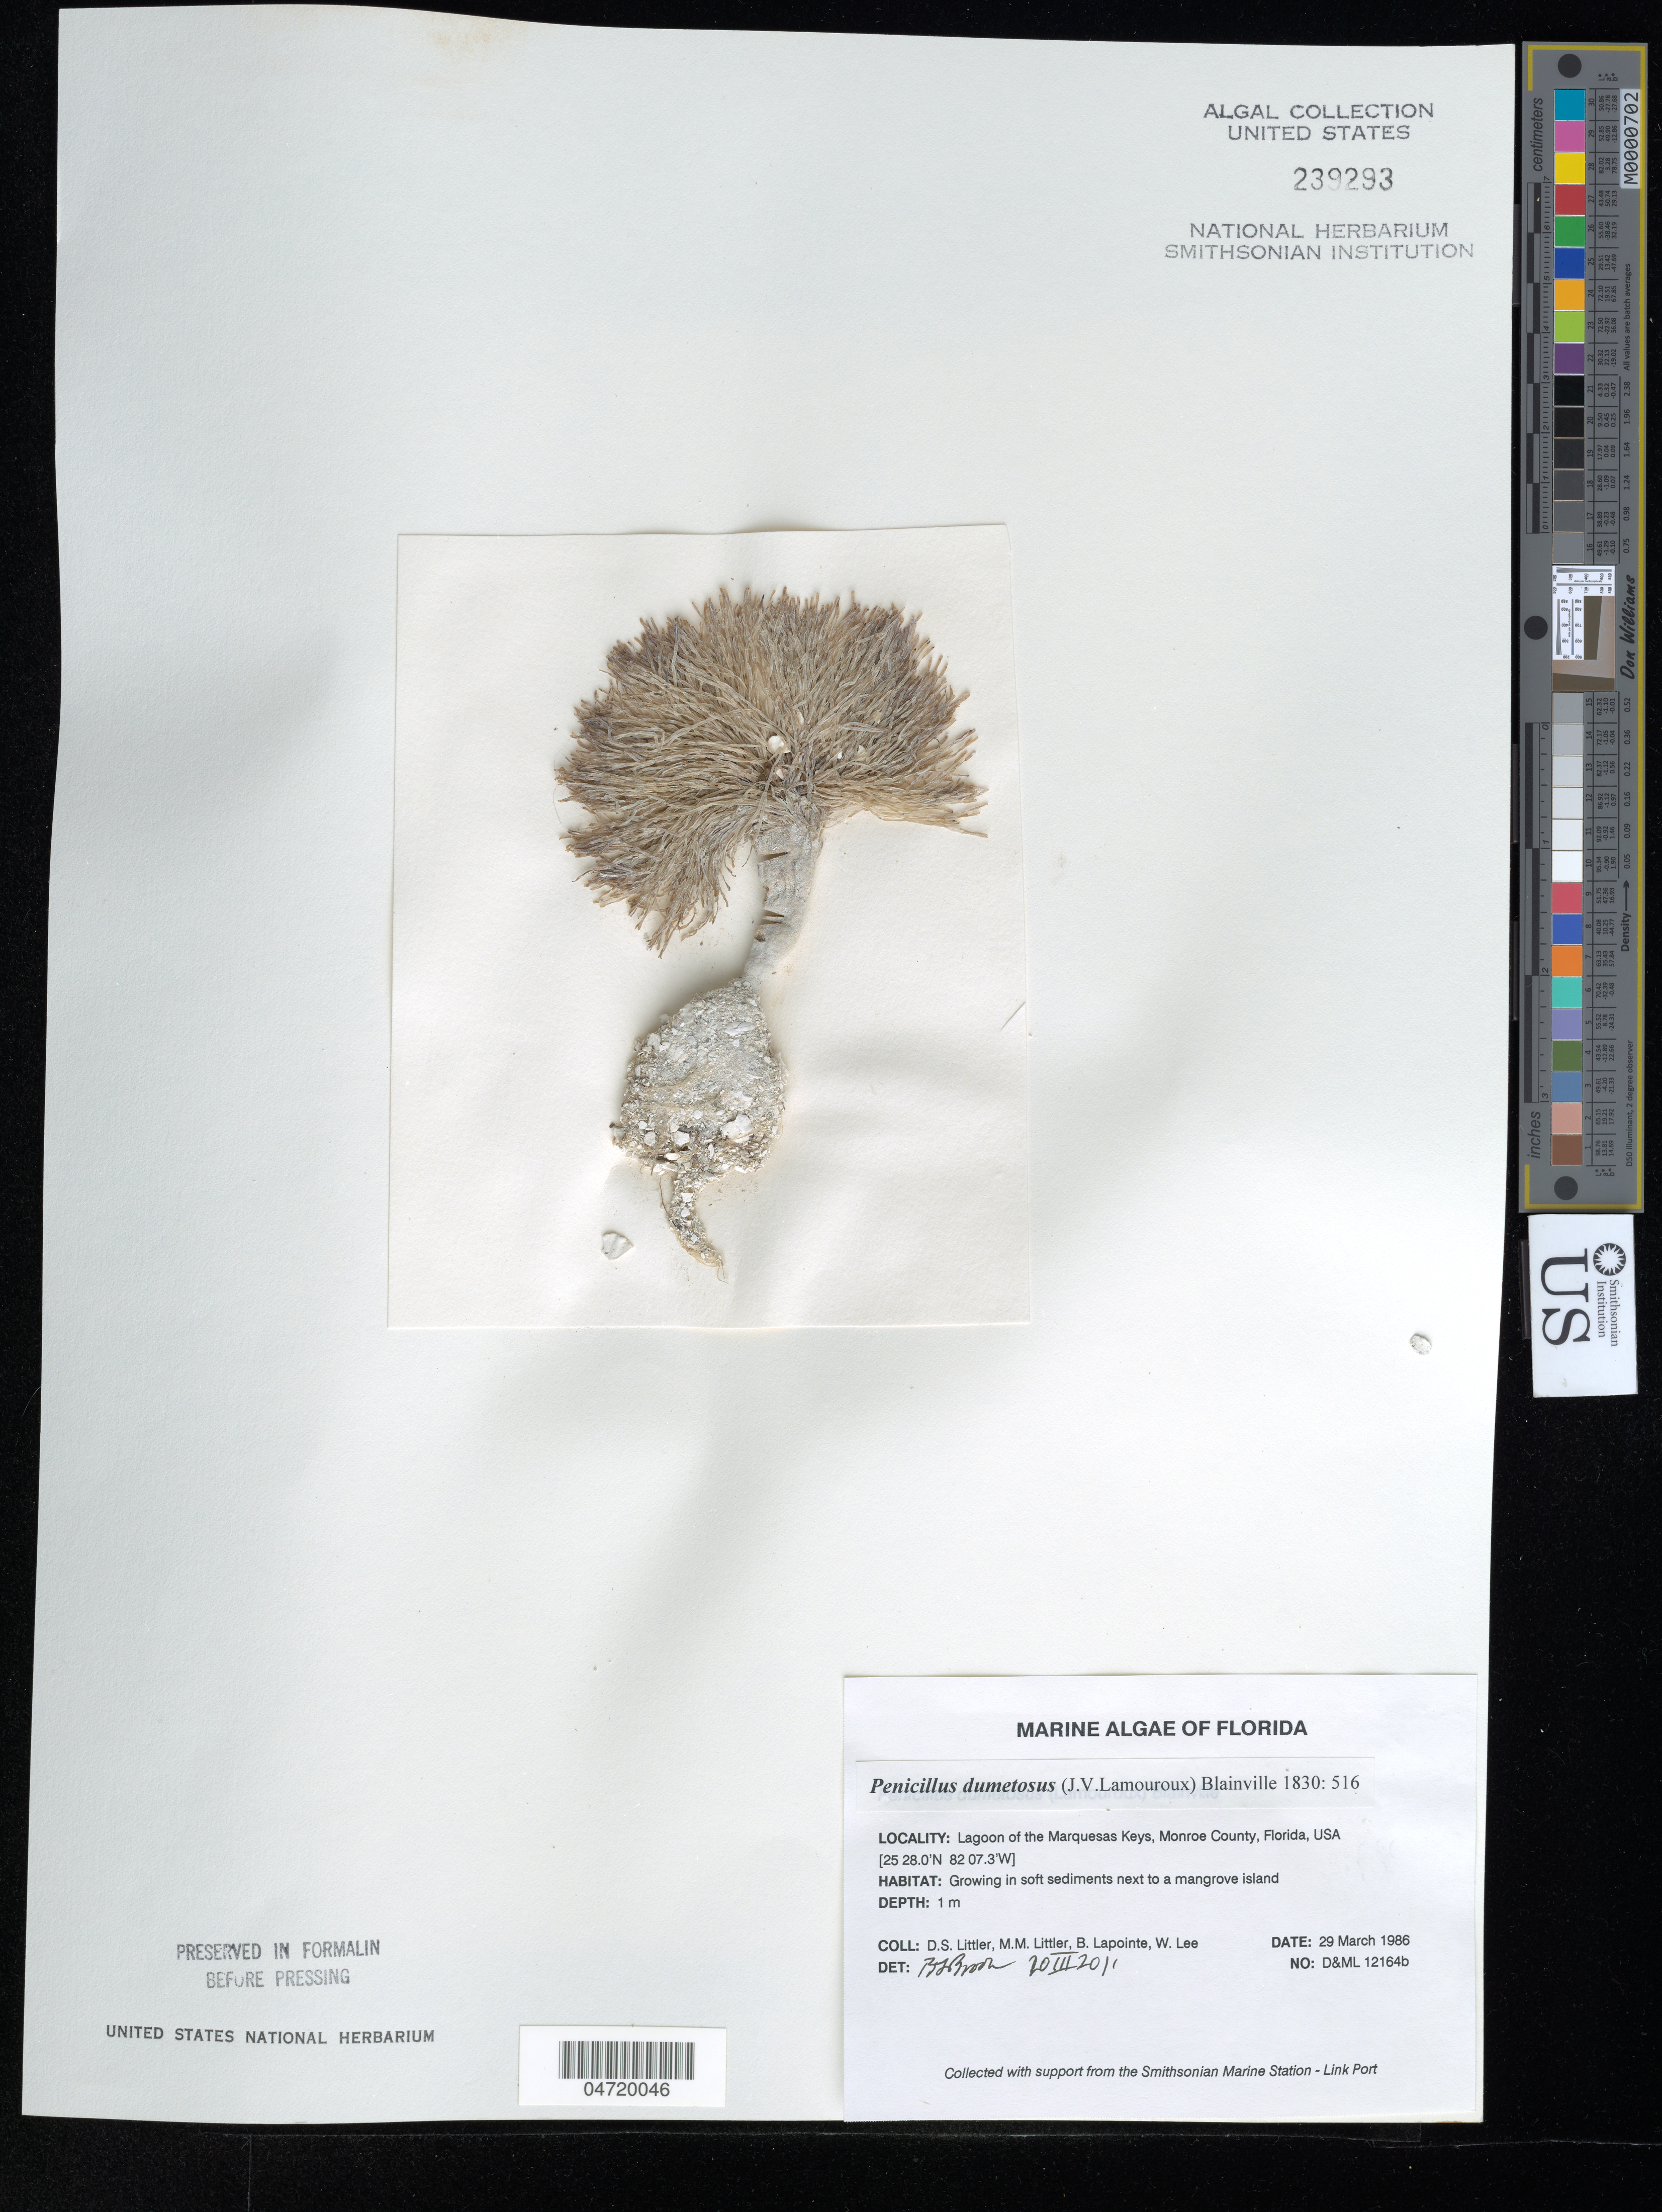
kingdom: Plantae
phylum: Chlorophyta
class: Ulvophyceae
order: Bryopsidales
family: Udoteaceae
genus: Penicillus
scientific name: Penicillus dumetosus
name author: (J.V.Lamouroux) Blainville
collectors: D. S. Littler, M. M. Littler, B. Lapointe & W. Lee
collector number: D&ML 12164b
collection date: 1986-03-29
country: United States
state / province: Florida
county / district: Monroe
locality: Lagoon of the Marquesas Keys, Monroe County.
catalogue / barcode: US 2392393